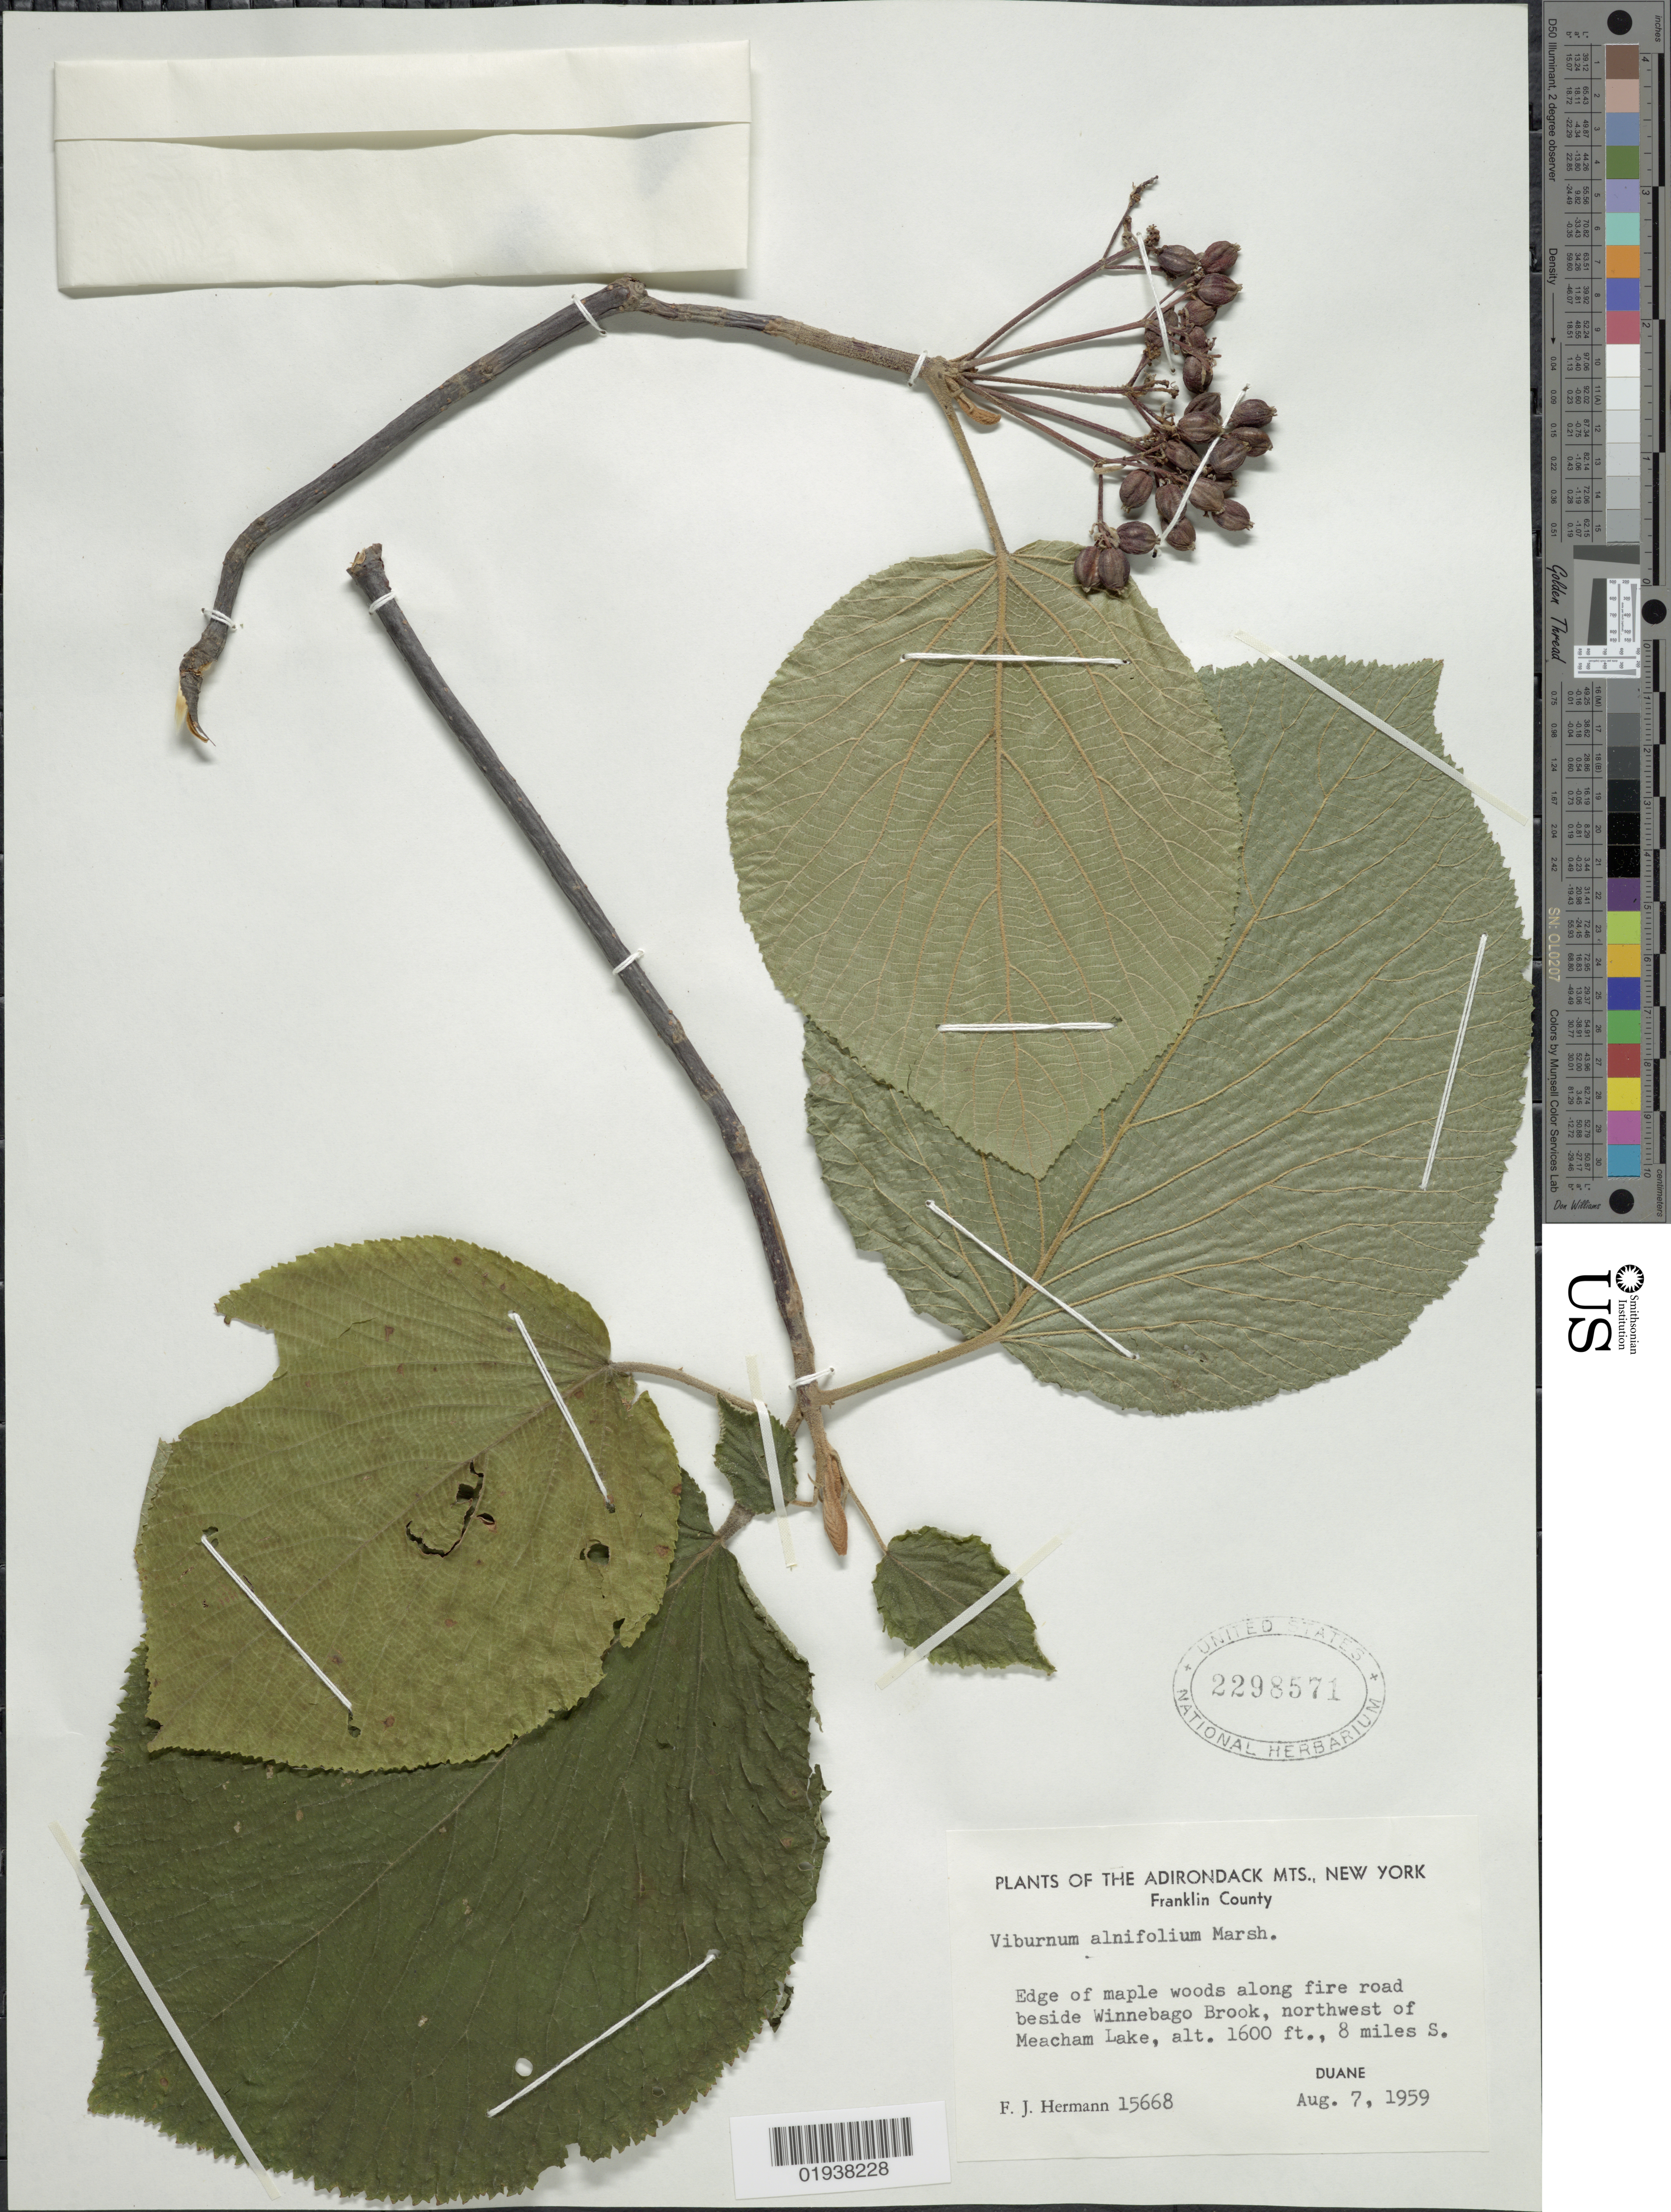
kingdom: Plantae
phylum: Tracheophyta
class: Magnoliopsida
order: Dipsacales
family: Viburnaceae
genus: Viburnum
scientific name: Viburnum alnifolium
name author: Marshall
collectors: F. J. Hermann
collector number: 15668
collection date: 1959-08-07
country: United States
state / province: New York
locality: Adirondack Mts, Franklin County. Edge of maple woods along fire road beside Winnebago Brook, northwest of Meacham Lake. 8 miles S. Duane.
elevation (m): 488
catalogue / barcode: US 2298571